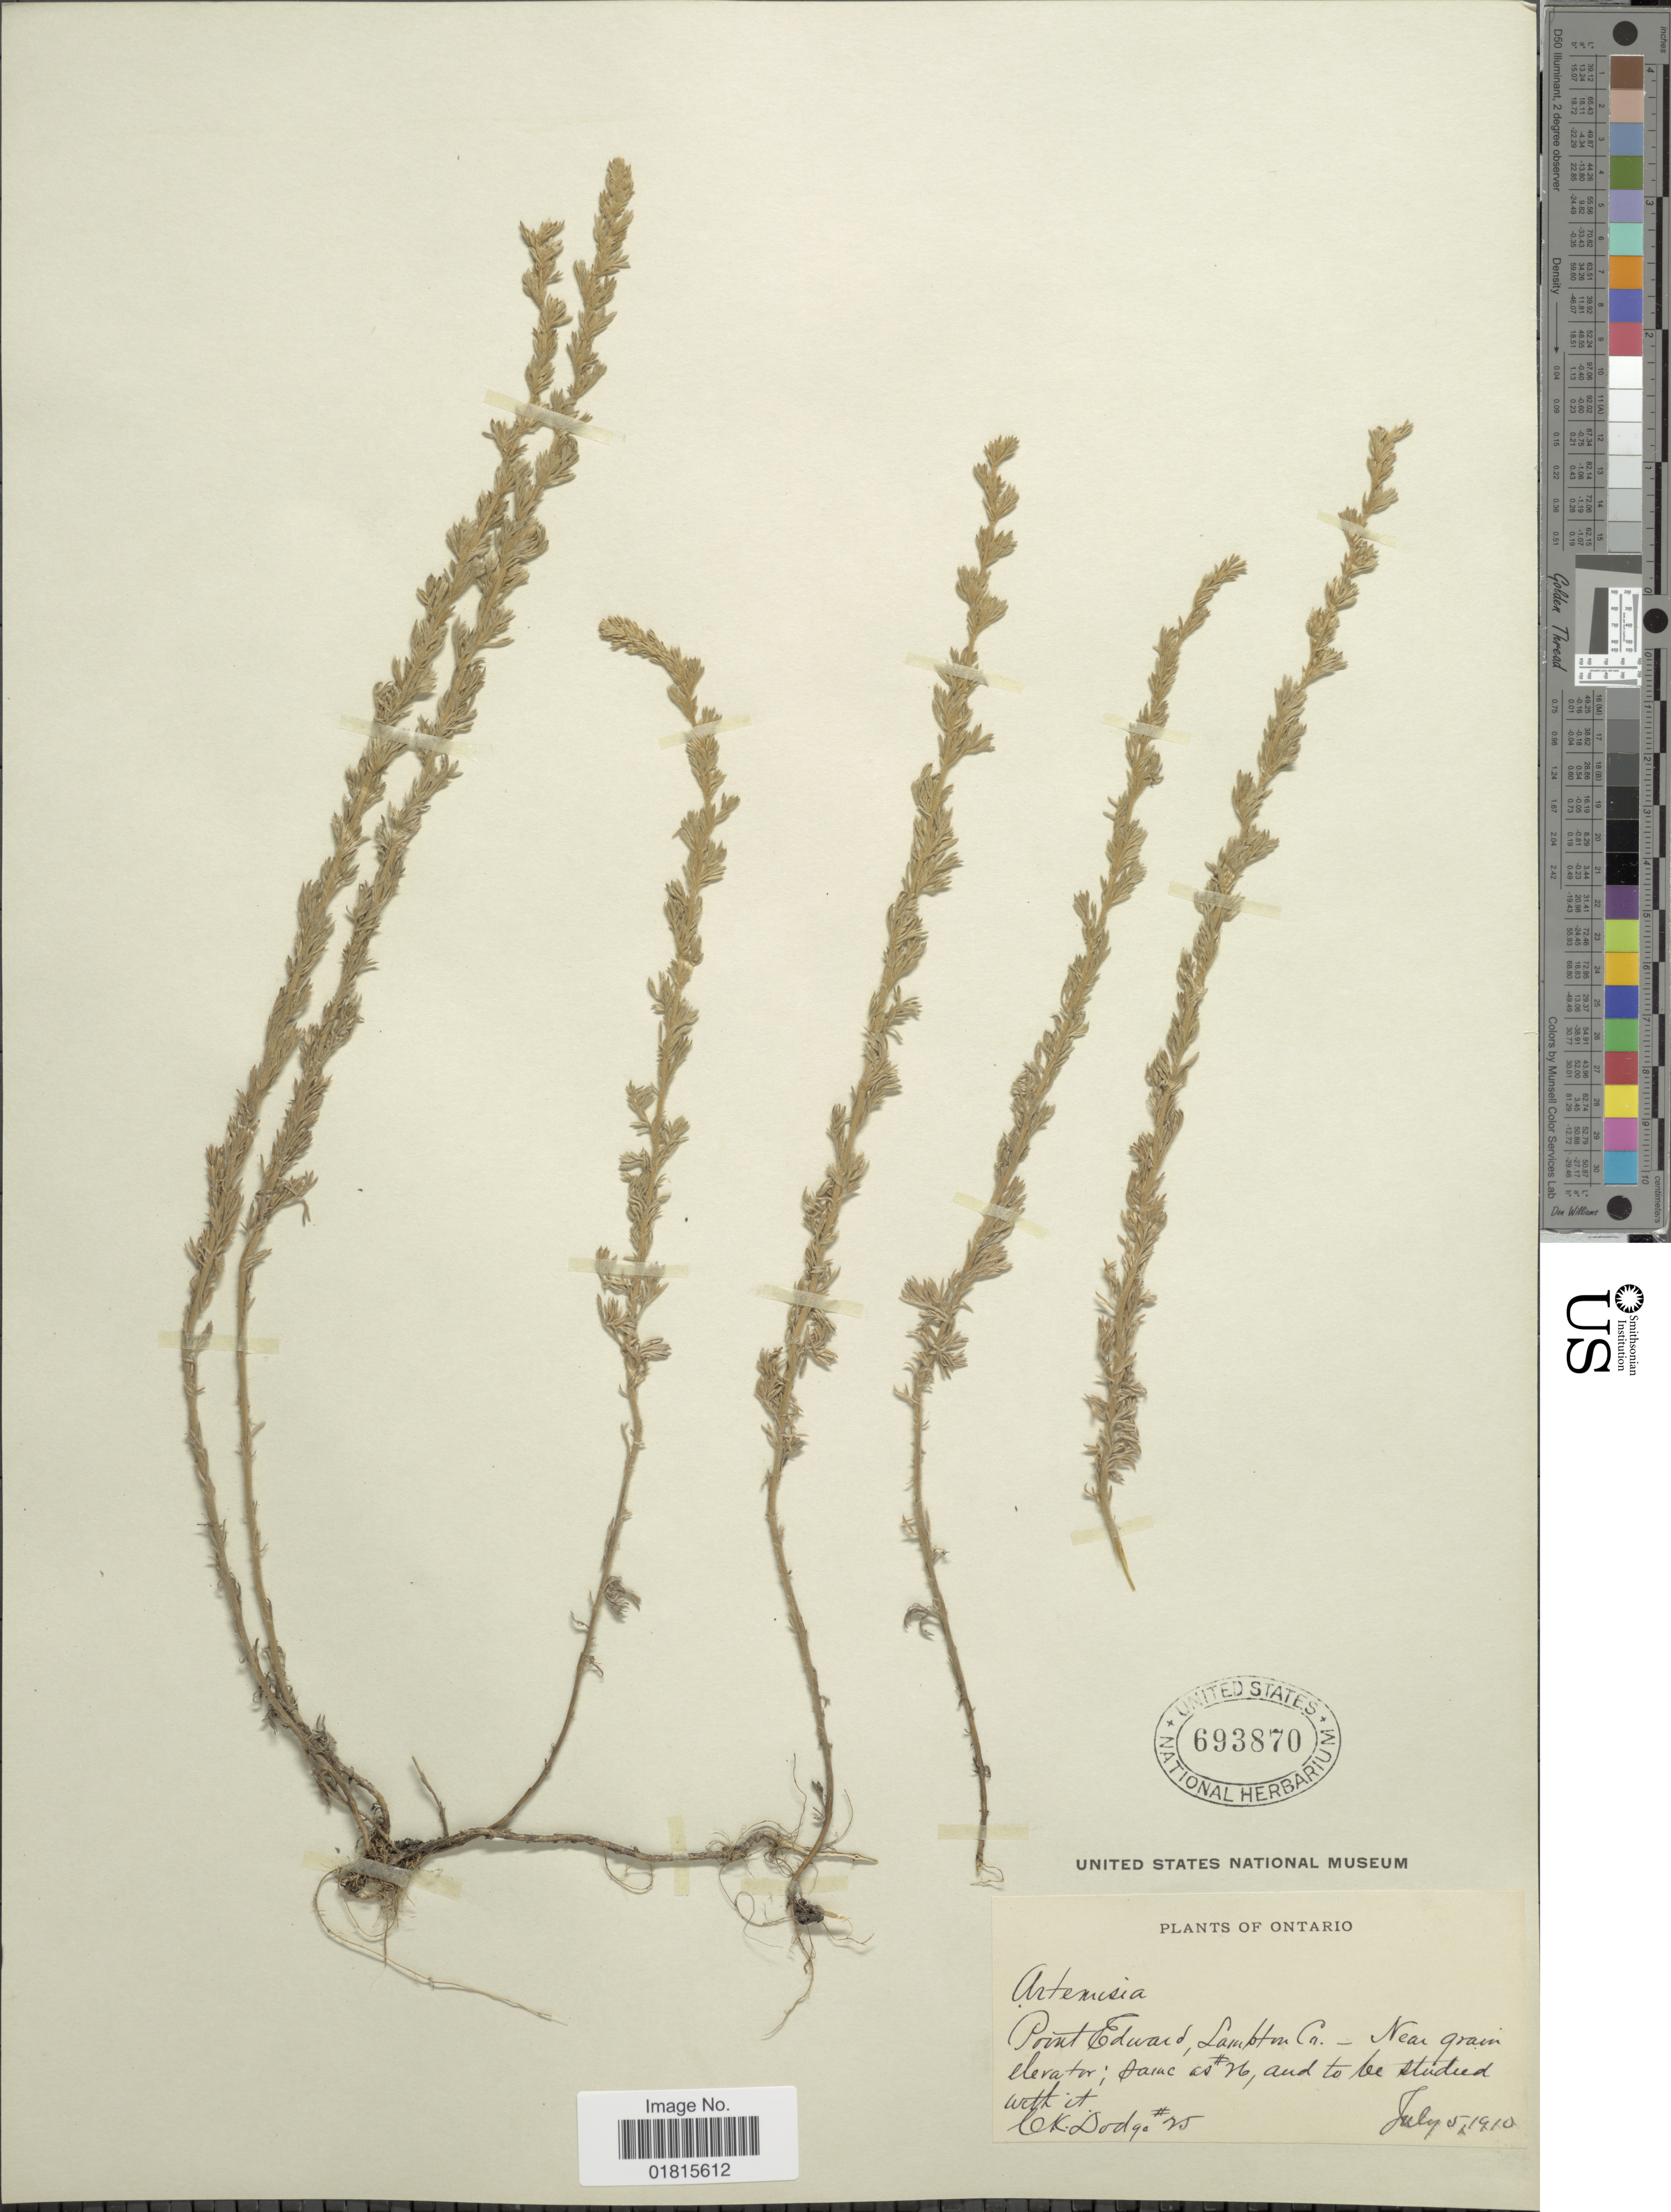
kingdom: Plantae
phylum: Tracheophyta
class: Magnoliopsida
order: Asterales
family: Asteraceae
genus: Artemisia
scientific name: Artemisia frigida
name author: Willd.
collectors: C. Dodge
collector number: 25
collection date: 1910-07-05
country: Canada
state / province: Ontario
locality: Point Edward, Lambton Co, Near grain elevator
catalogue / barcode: US 693870